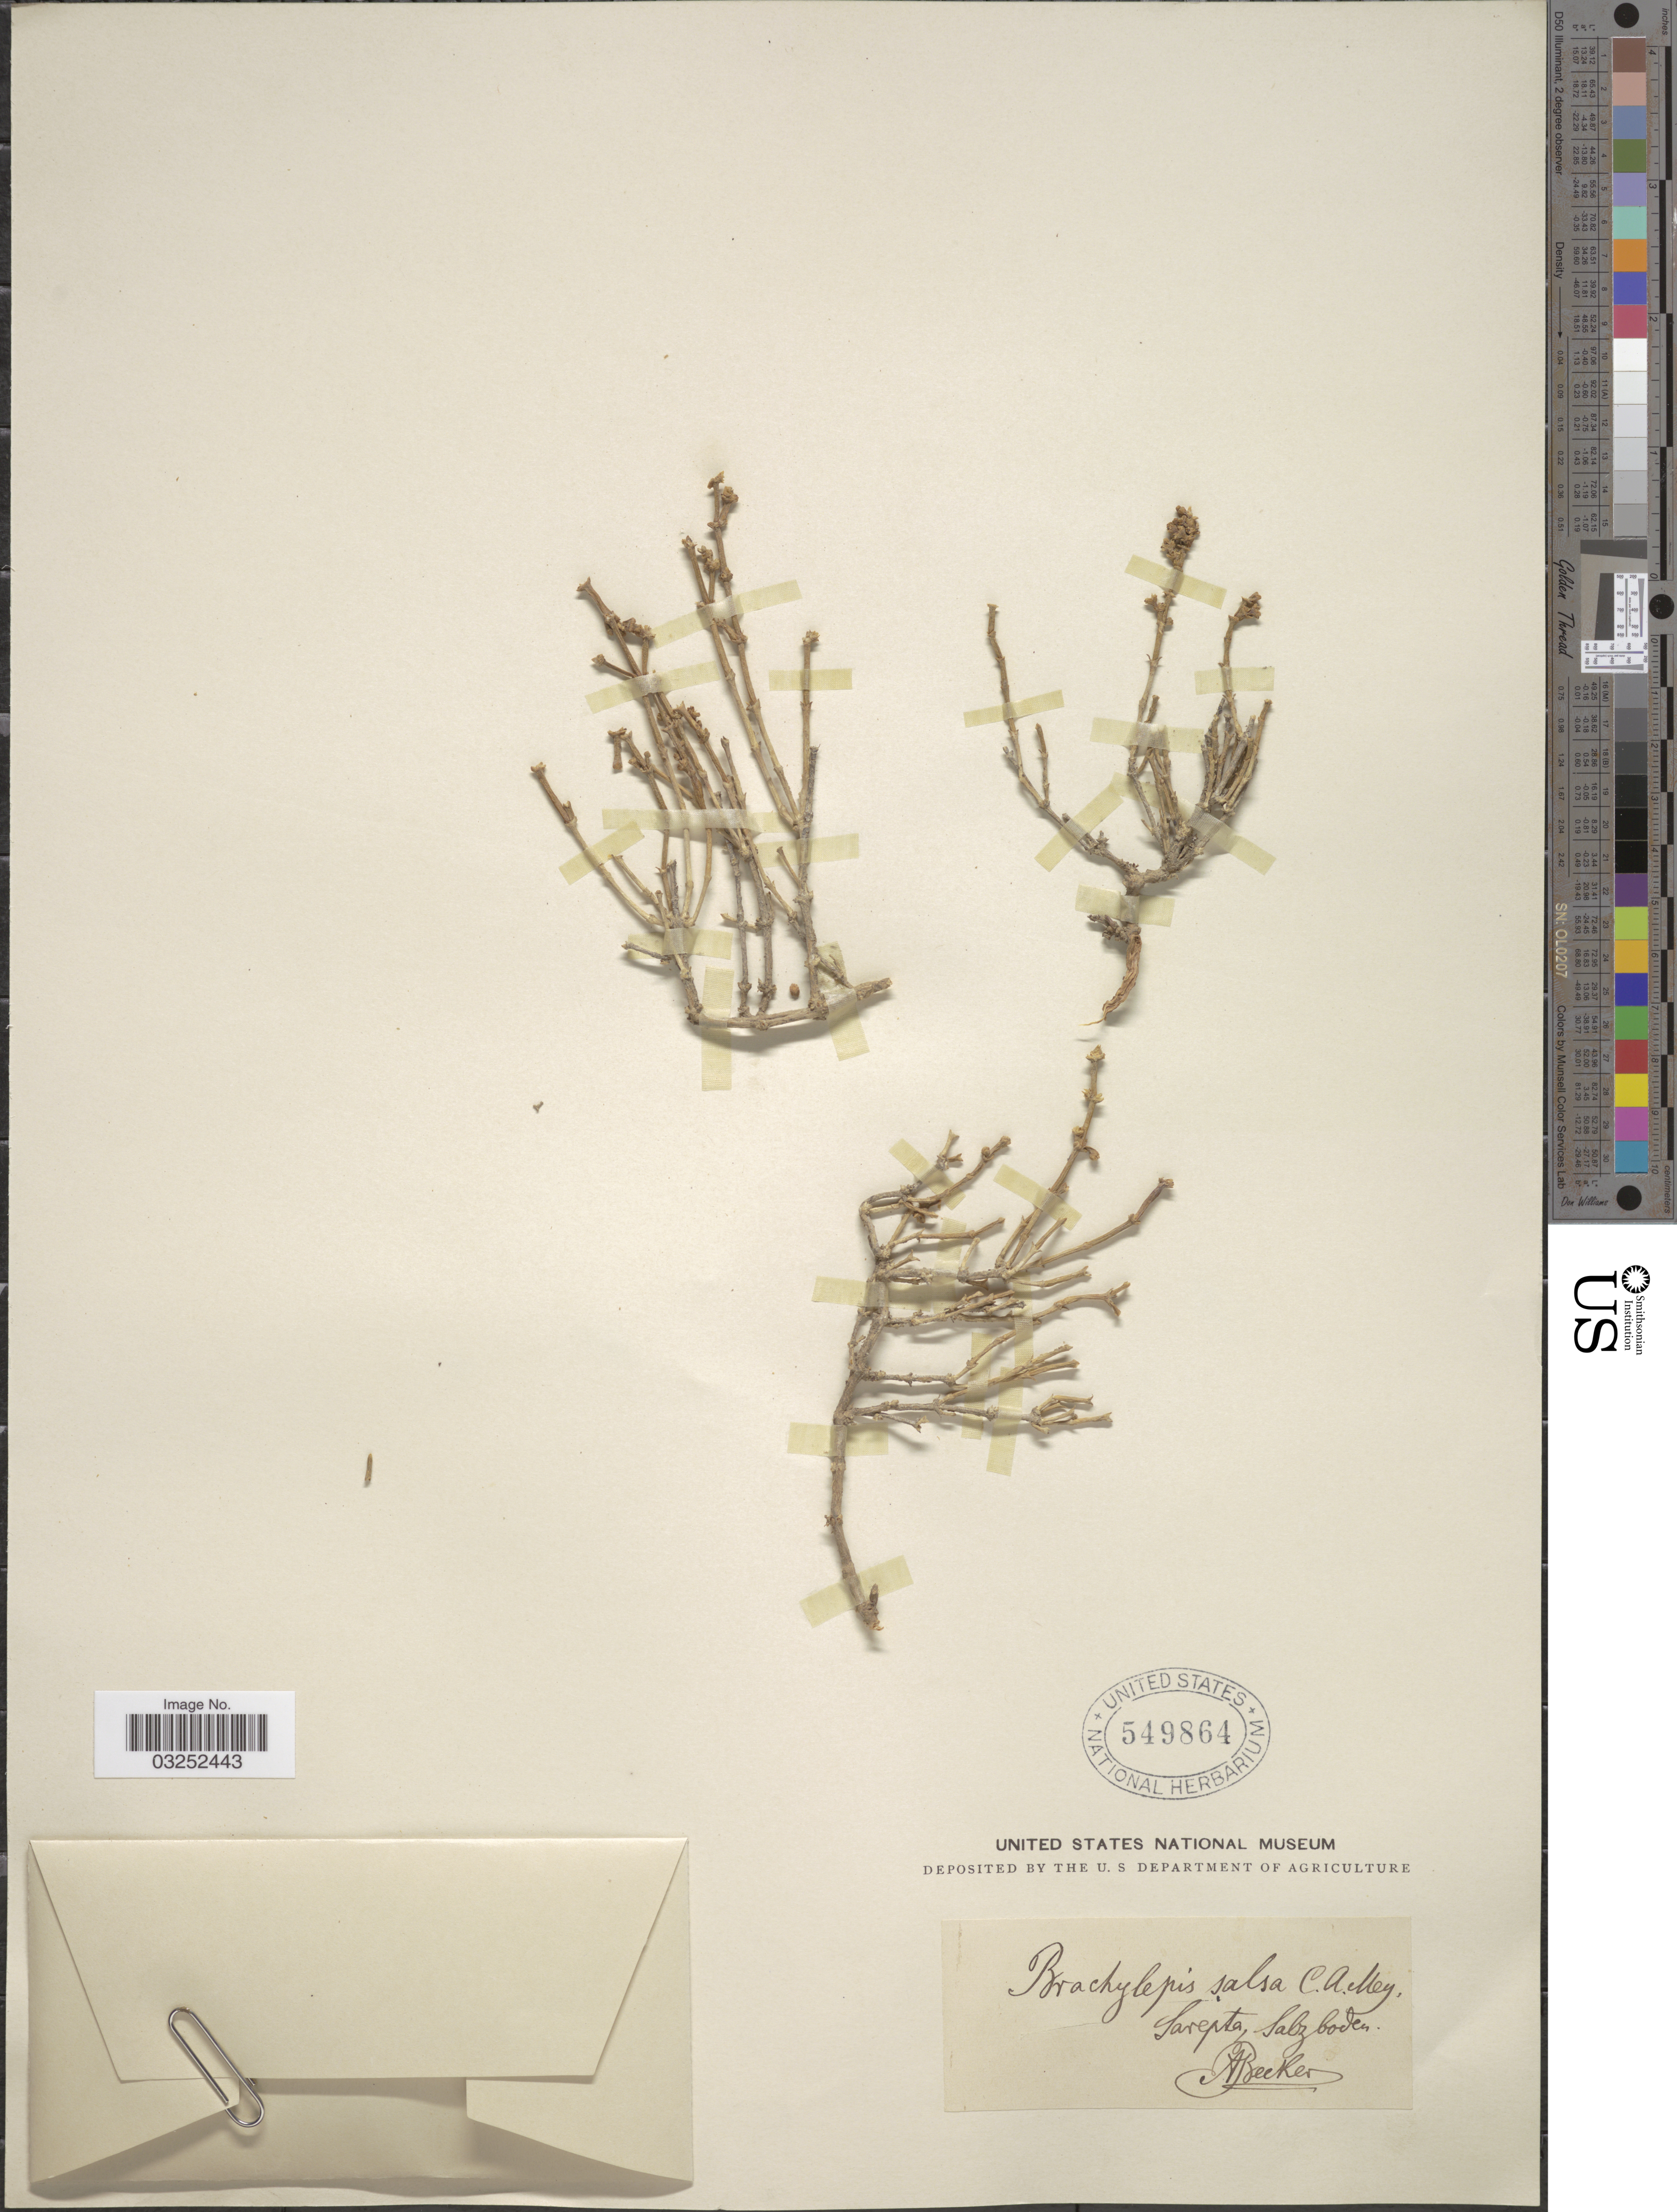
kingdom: Plantae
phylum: Tracheophyta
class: Magnoliopsida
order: Gentianales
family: Apocynaceae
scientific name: Brachylepis salsa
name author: Ledeb.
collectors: A. Becker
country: Russian Federation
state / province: Volgograd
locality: Sarepta, Salzboden.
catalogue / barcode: US 549864